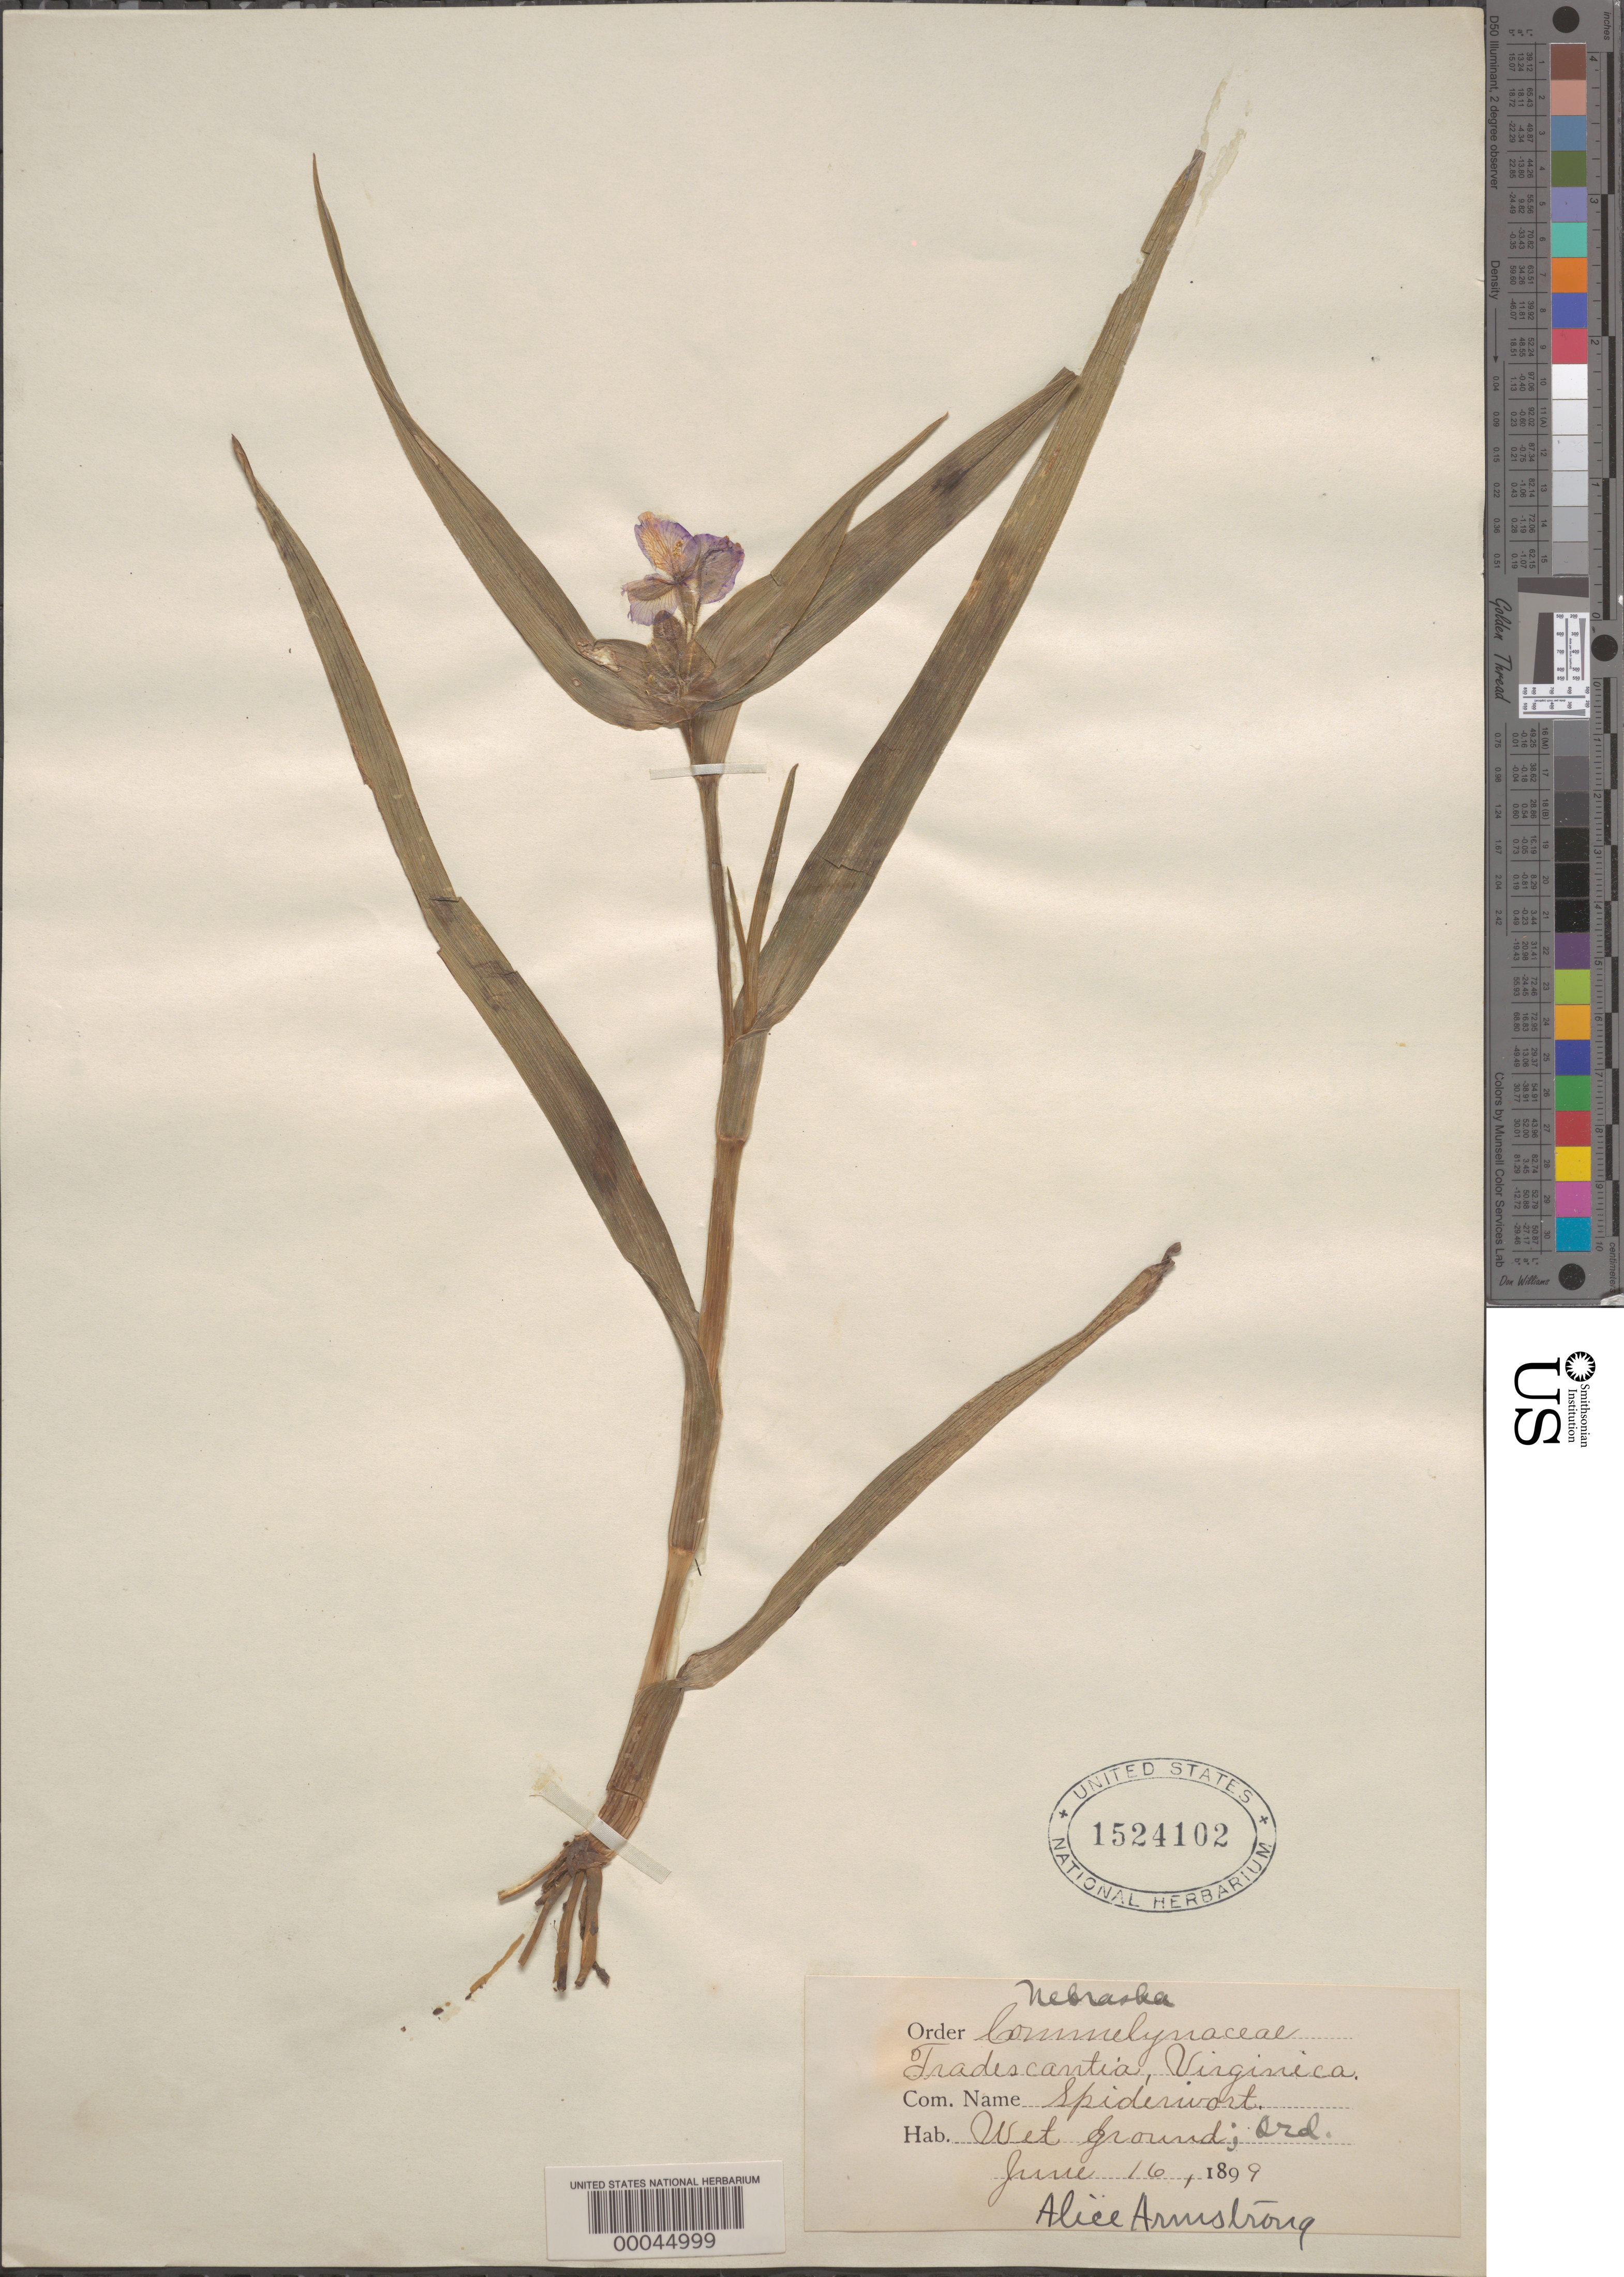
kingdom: Plantae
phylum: Tracheophyta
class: Liliopsida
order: Commelinales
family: Commelinaceae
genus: Tradescantia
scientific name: Tradescantia virginiana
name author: L.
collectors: A. Armstrong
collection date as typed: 16 Jun 1899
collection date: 1899-06-16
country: United States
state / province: Nebraska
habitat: Wet ground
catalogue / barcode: US 1524102